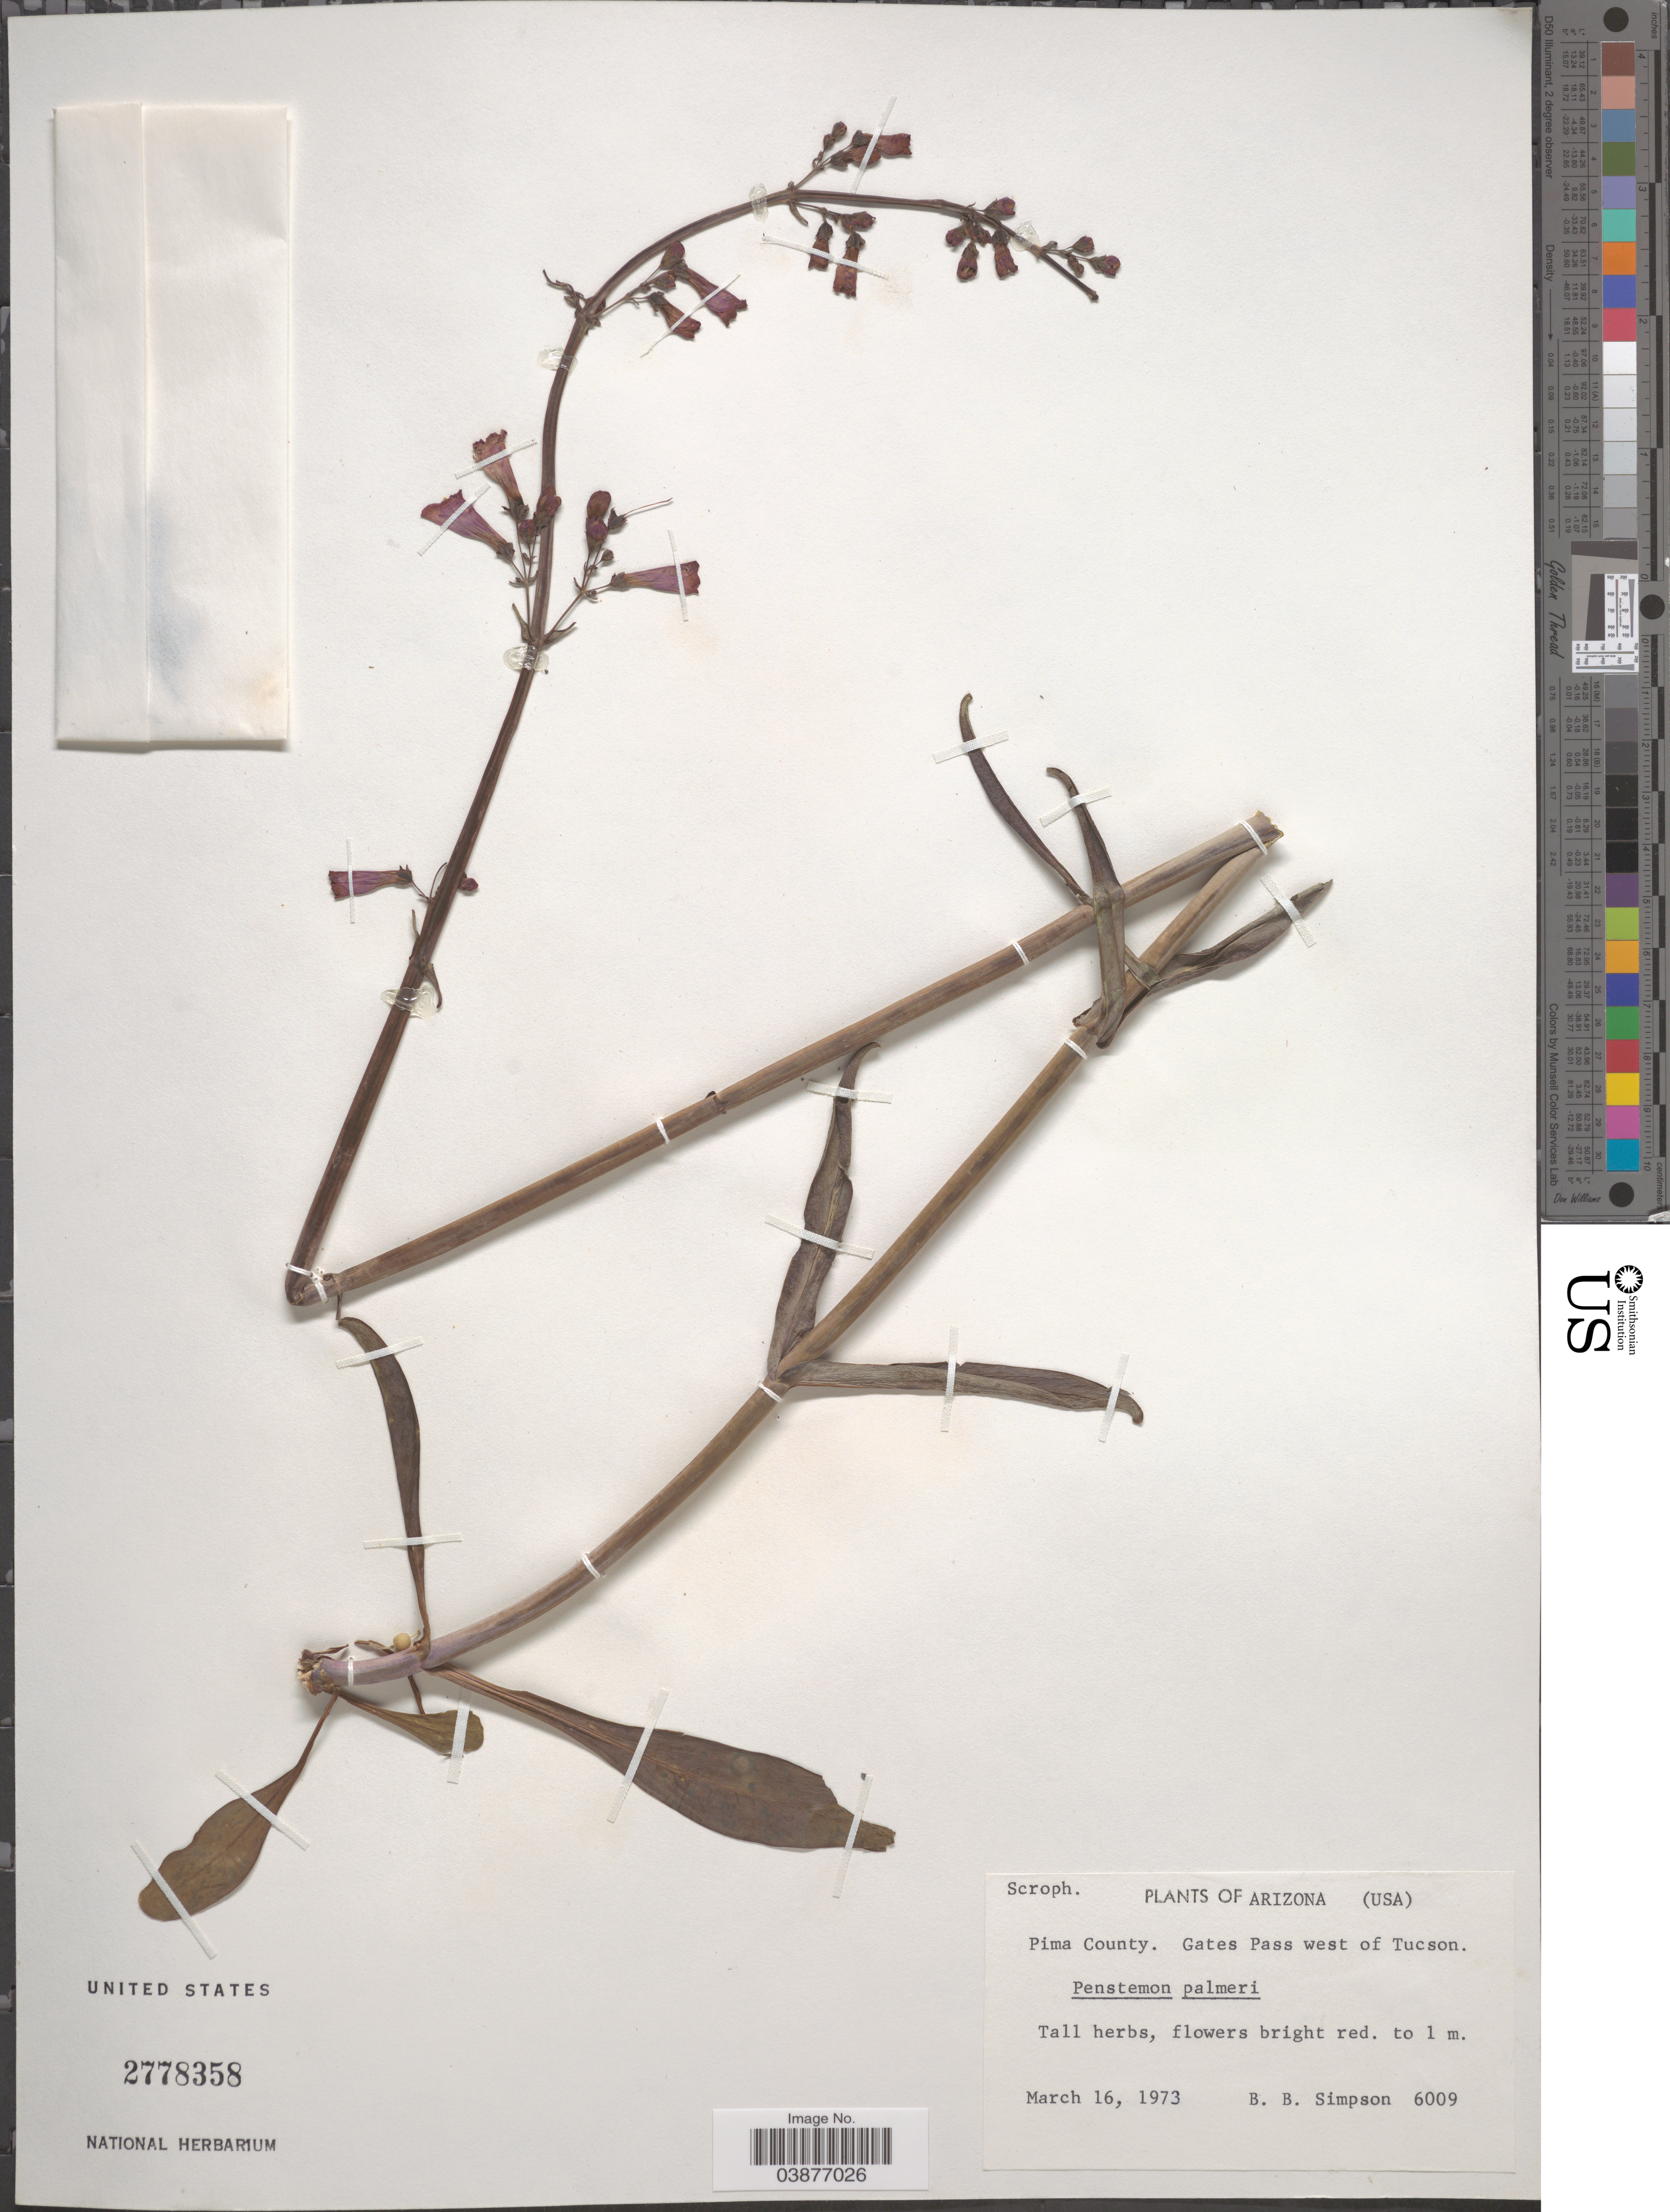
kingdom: Plantae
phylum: Tracheophyta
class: Magnoliopsida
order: Lamiales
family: Plantaginaceae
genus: Penstemon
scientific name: Penstemon palmeri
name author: A. Gray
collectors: B. Simpson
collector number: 6009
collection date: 1973-03-16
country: United States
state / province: Arizona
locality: Pima County. Gates Pass west of Tucson.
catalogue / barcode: US 2778358